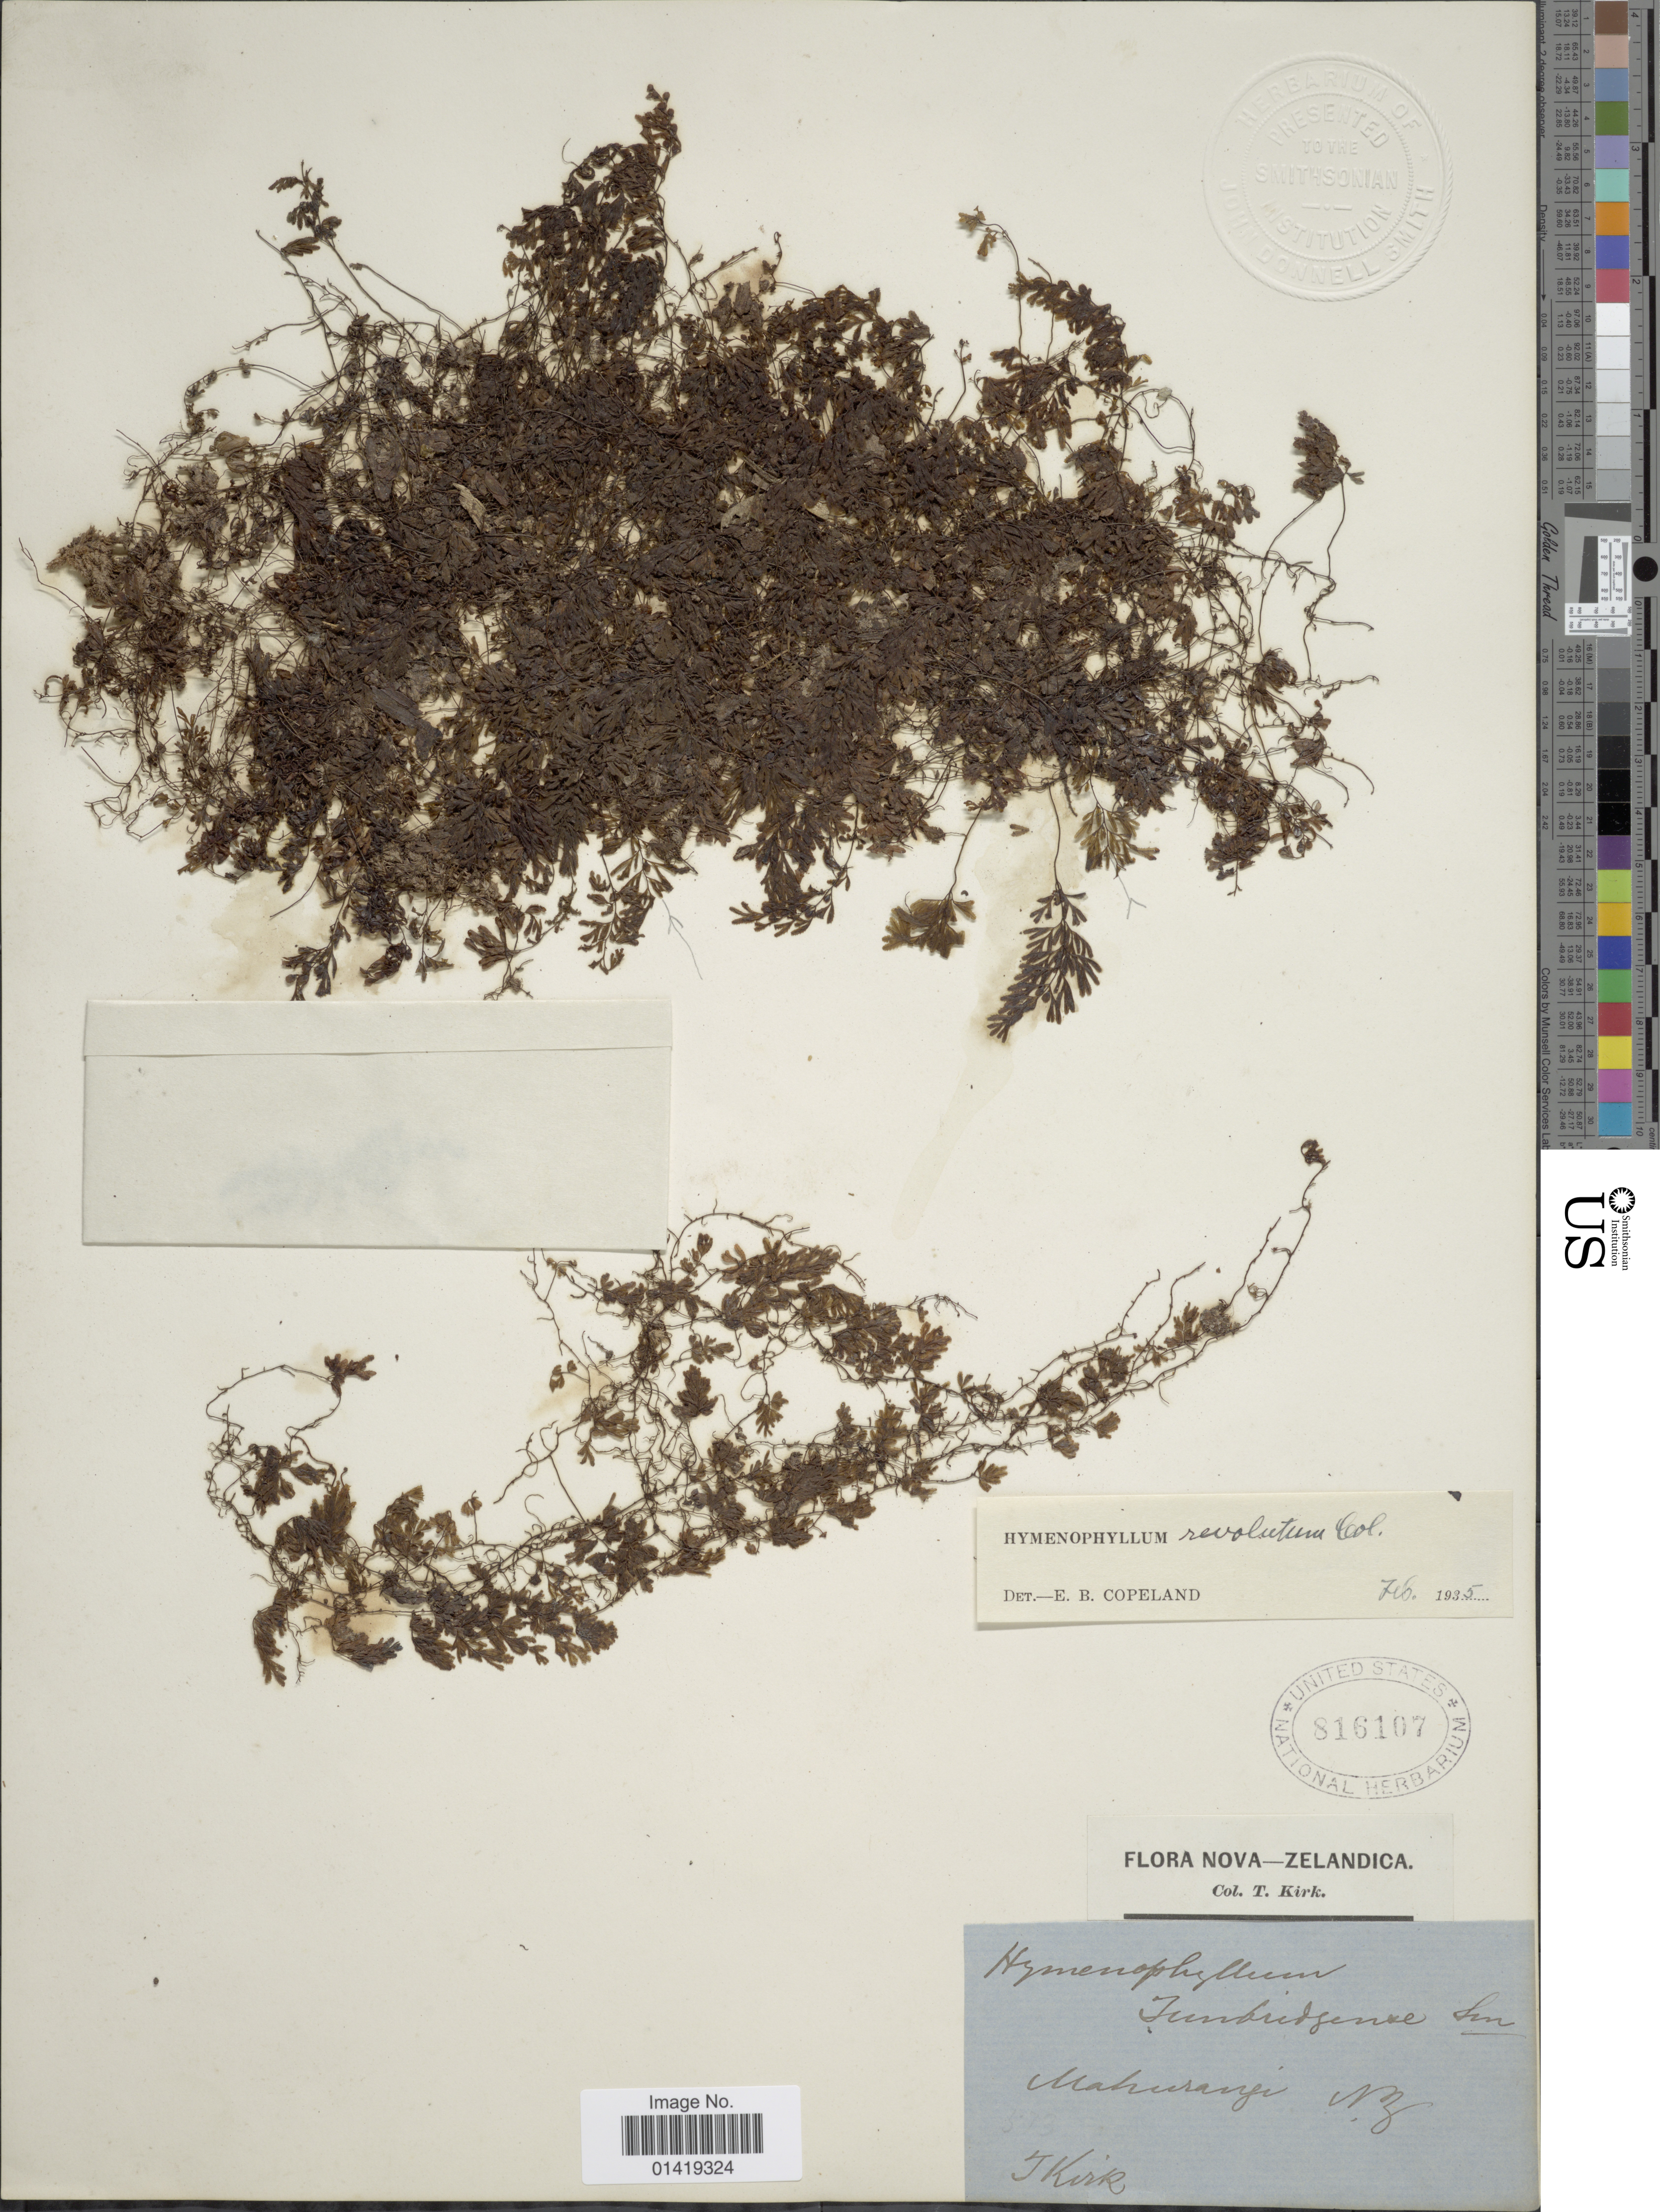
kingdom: Plantae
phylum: Tracheophyta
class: Polypodiopsida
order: Hymenophyllales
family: Hymenophyllaceae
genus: Hymenophyllum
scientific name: Hymenophyllum revolutum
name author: Colenso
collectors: T. Kirk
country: New Zealand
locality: Mahurangi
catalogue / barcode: US 816107